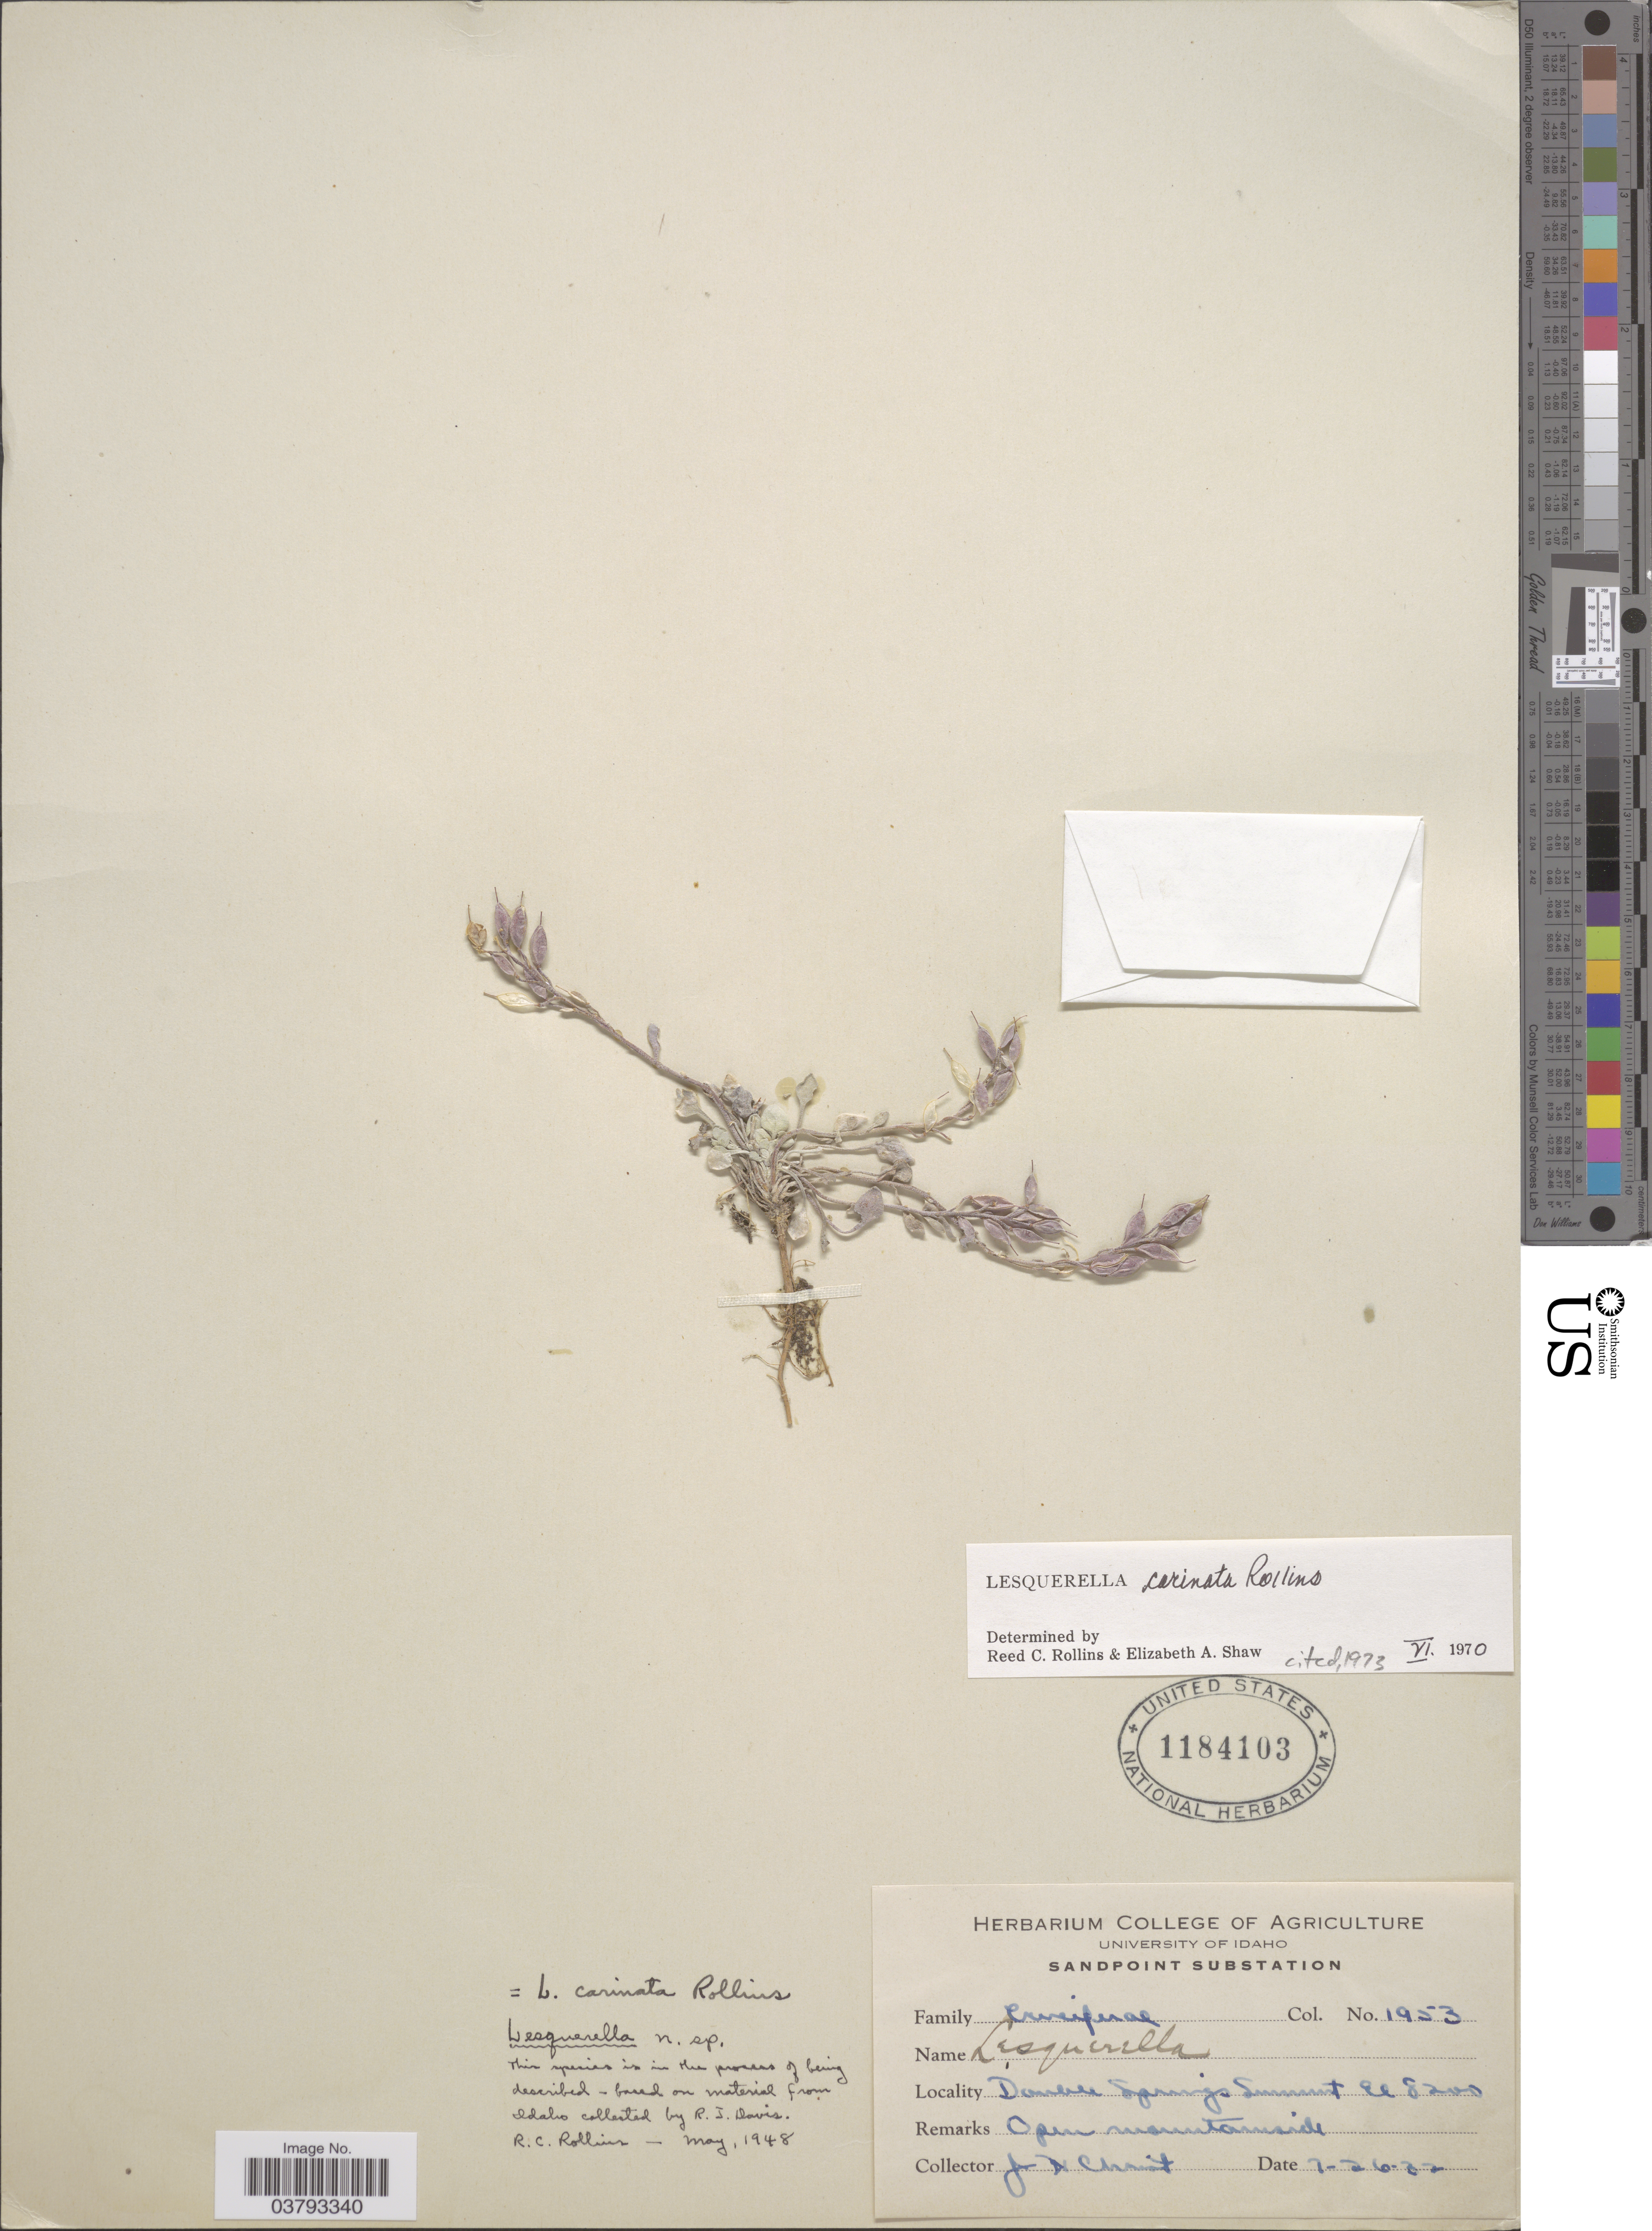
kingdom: Plantae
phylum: Tracheophyta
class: Magnoliopsida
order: Brassicales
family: Brassicaceae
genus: Lesquerella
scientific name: Lesquerella carinata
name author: Rollins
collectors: J. H. Christ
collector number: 1953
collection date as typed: Transcribed d/m/y: 26/7/32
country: United States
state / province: Idaho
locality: Double Springs Summit.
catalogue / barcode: US 1184103